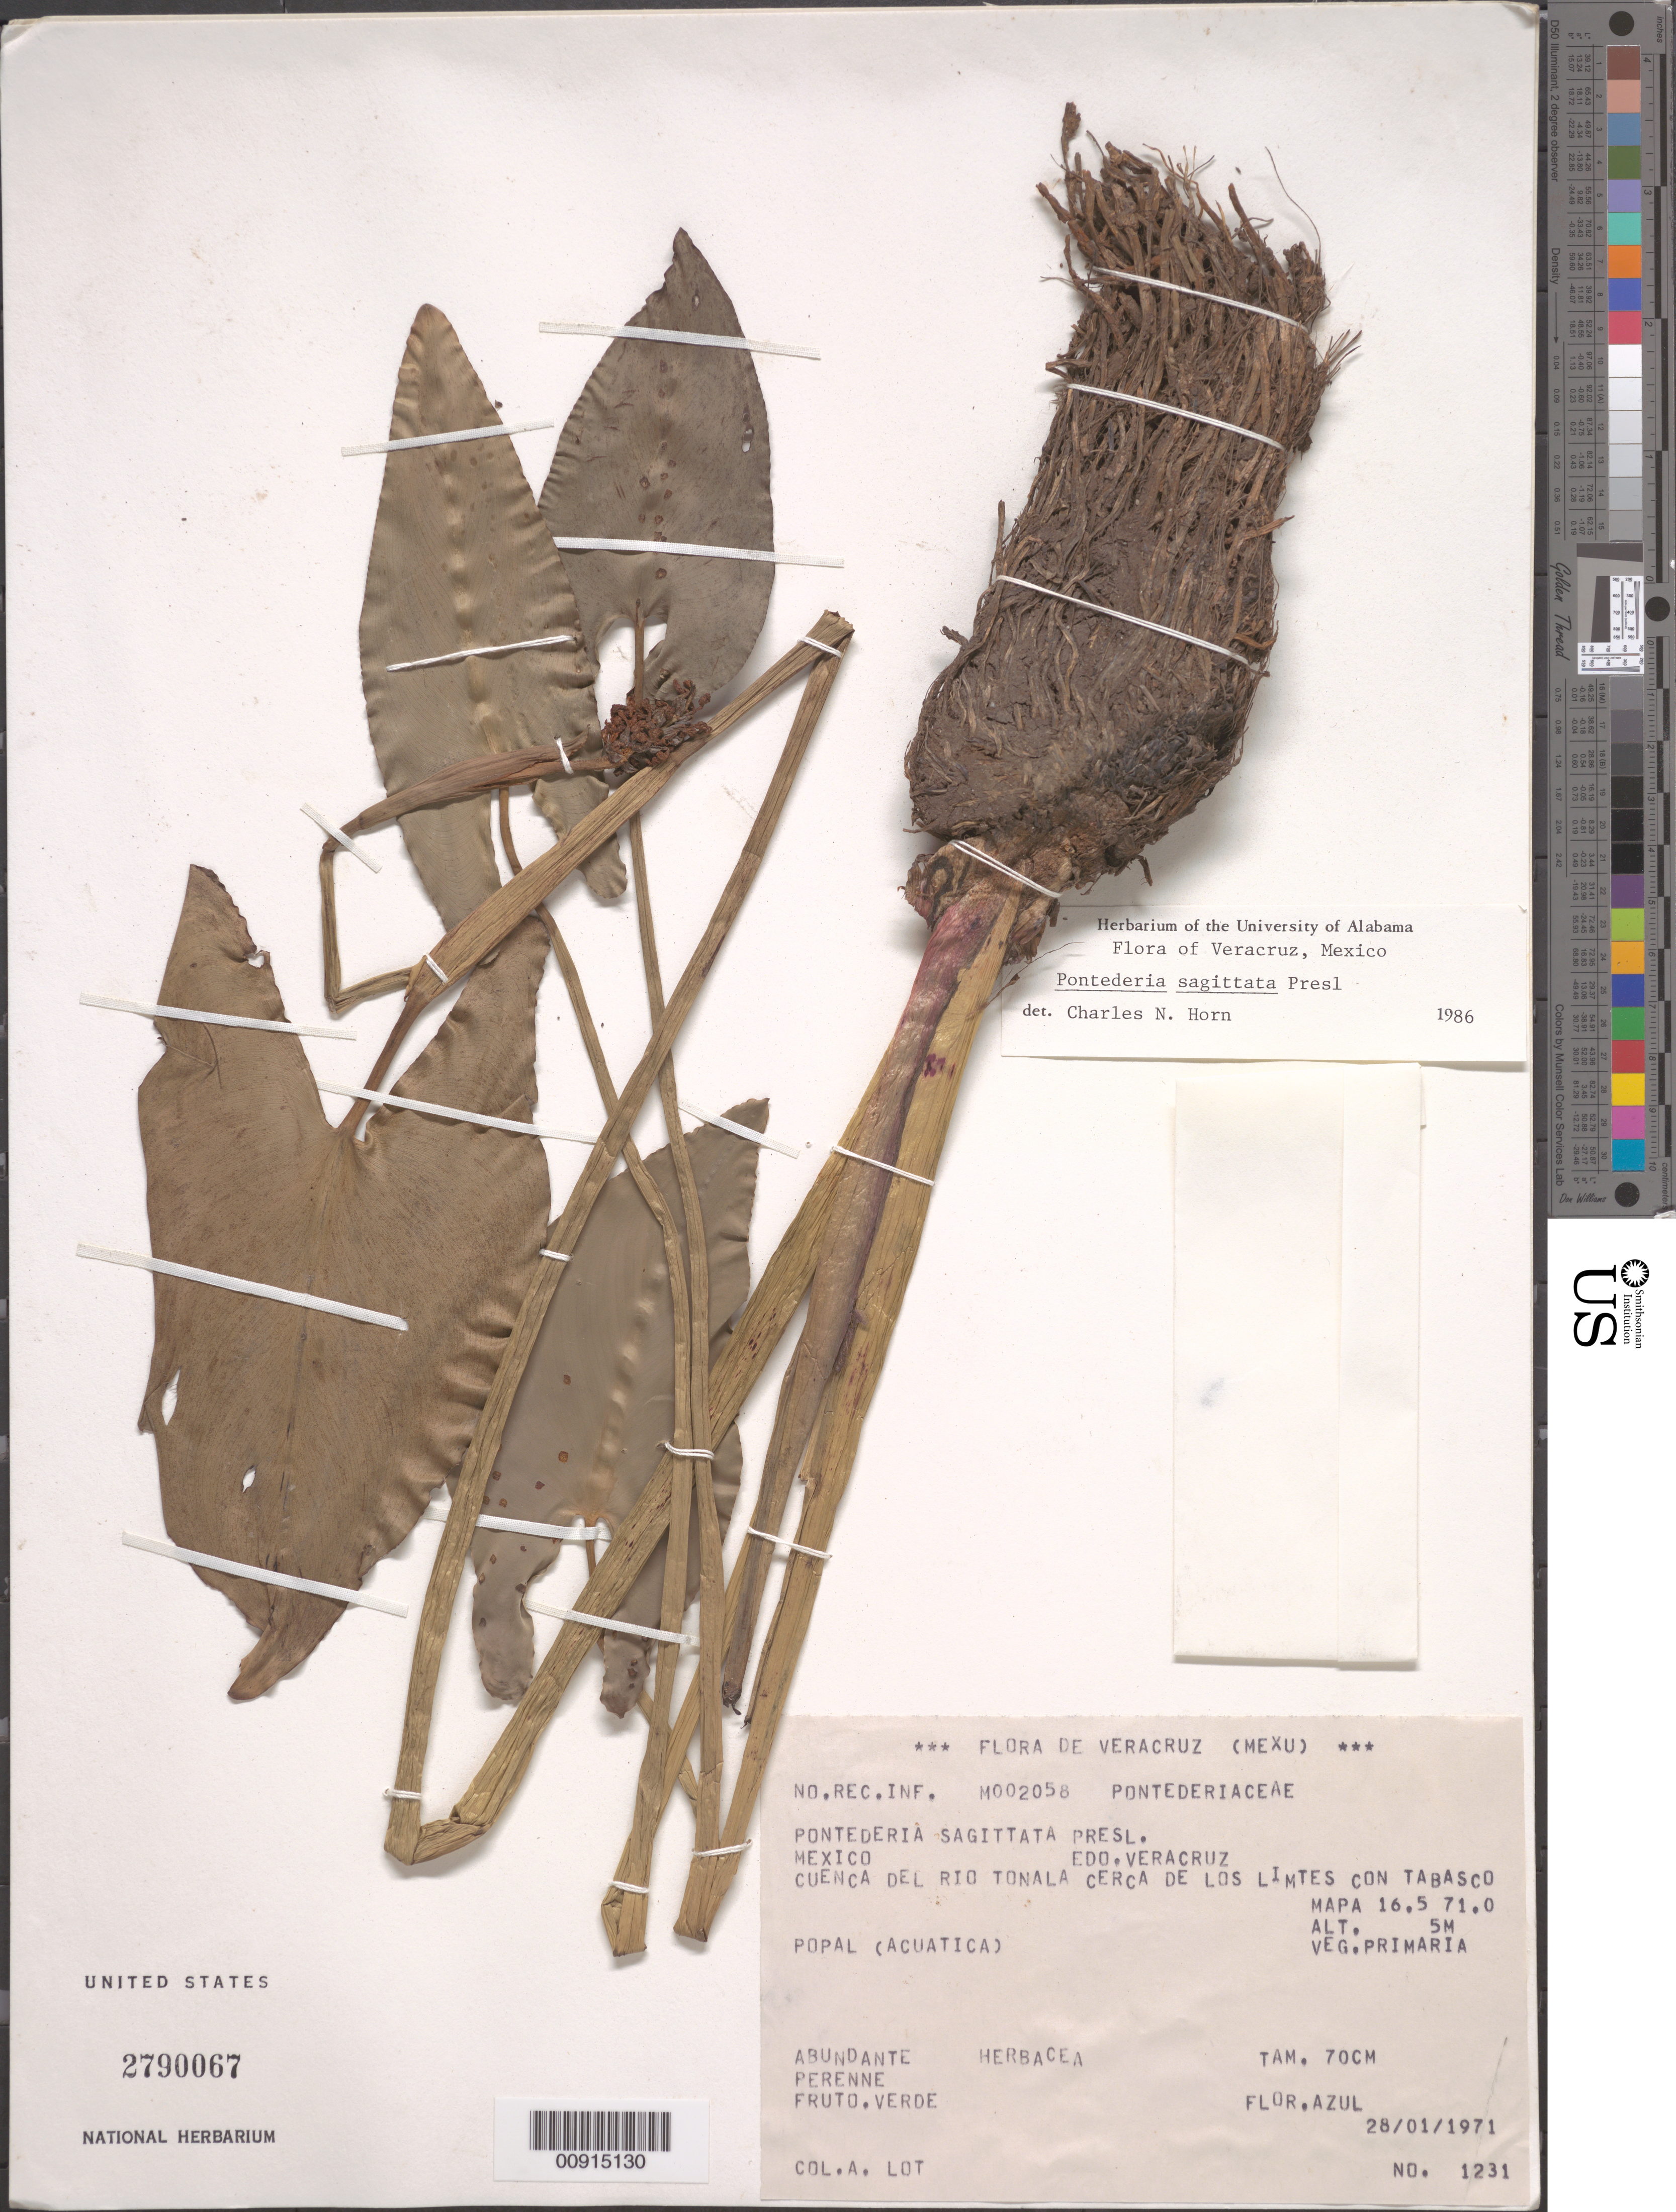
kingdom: Plantae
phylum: Tracheophyta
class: Liliopsida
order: Commelinales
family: Pontederiaceae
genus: Pontederia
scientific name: Pontederia sagittata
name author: C. Presl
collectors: Lot, A.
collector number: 1231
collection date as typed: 28 Jan 1971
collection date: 1971-01-28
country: Mexico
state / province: Veracruz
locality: Edo. Veracruz: Cuenca del Río Tonala cerca de los límites con Tabasco. Mapa 16.5 71.0.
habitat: Popal (acuatica). Veg. primaria.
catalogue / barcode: US 2790067